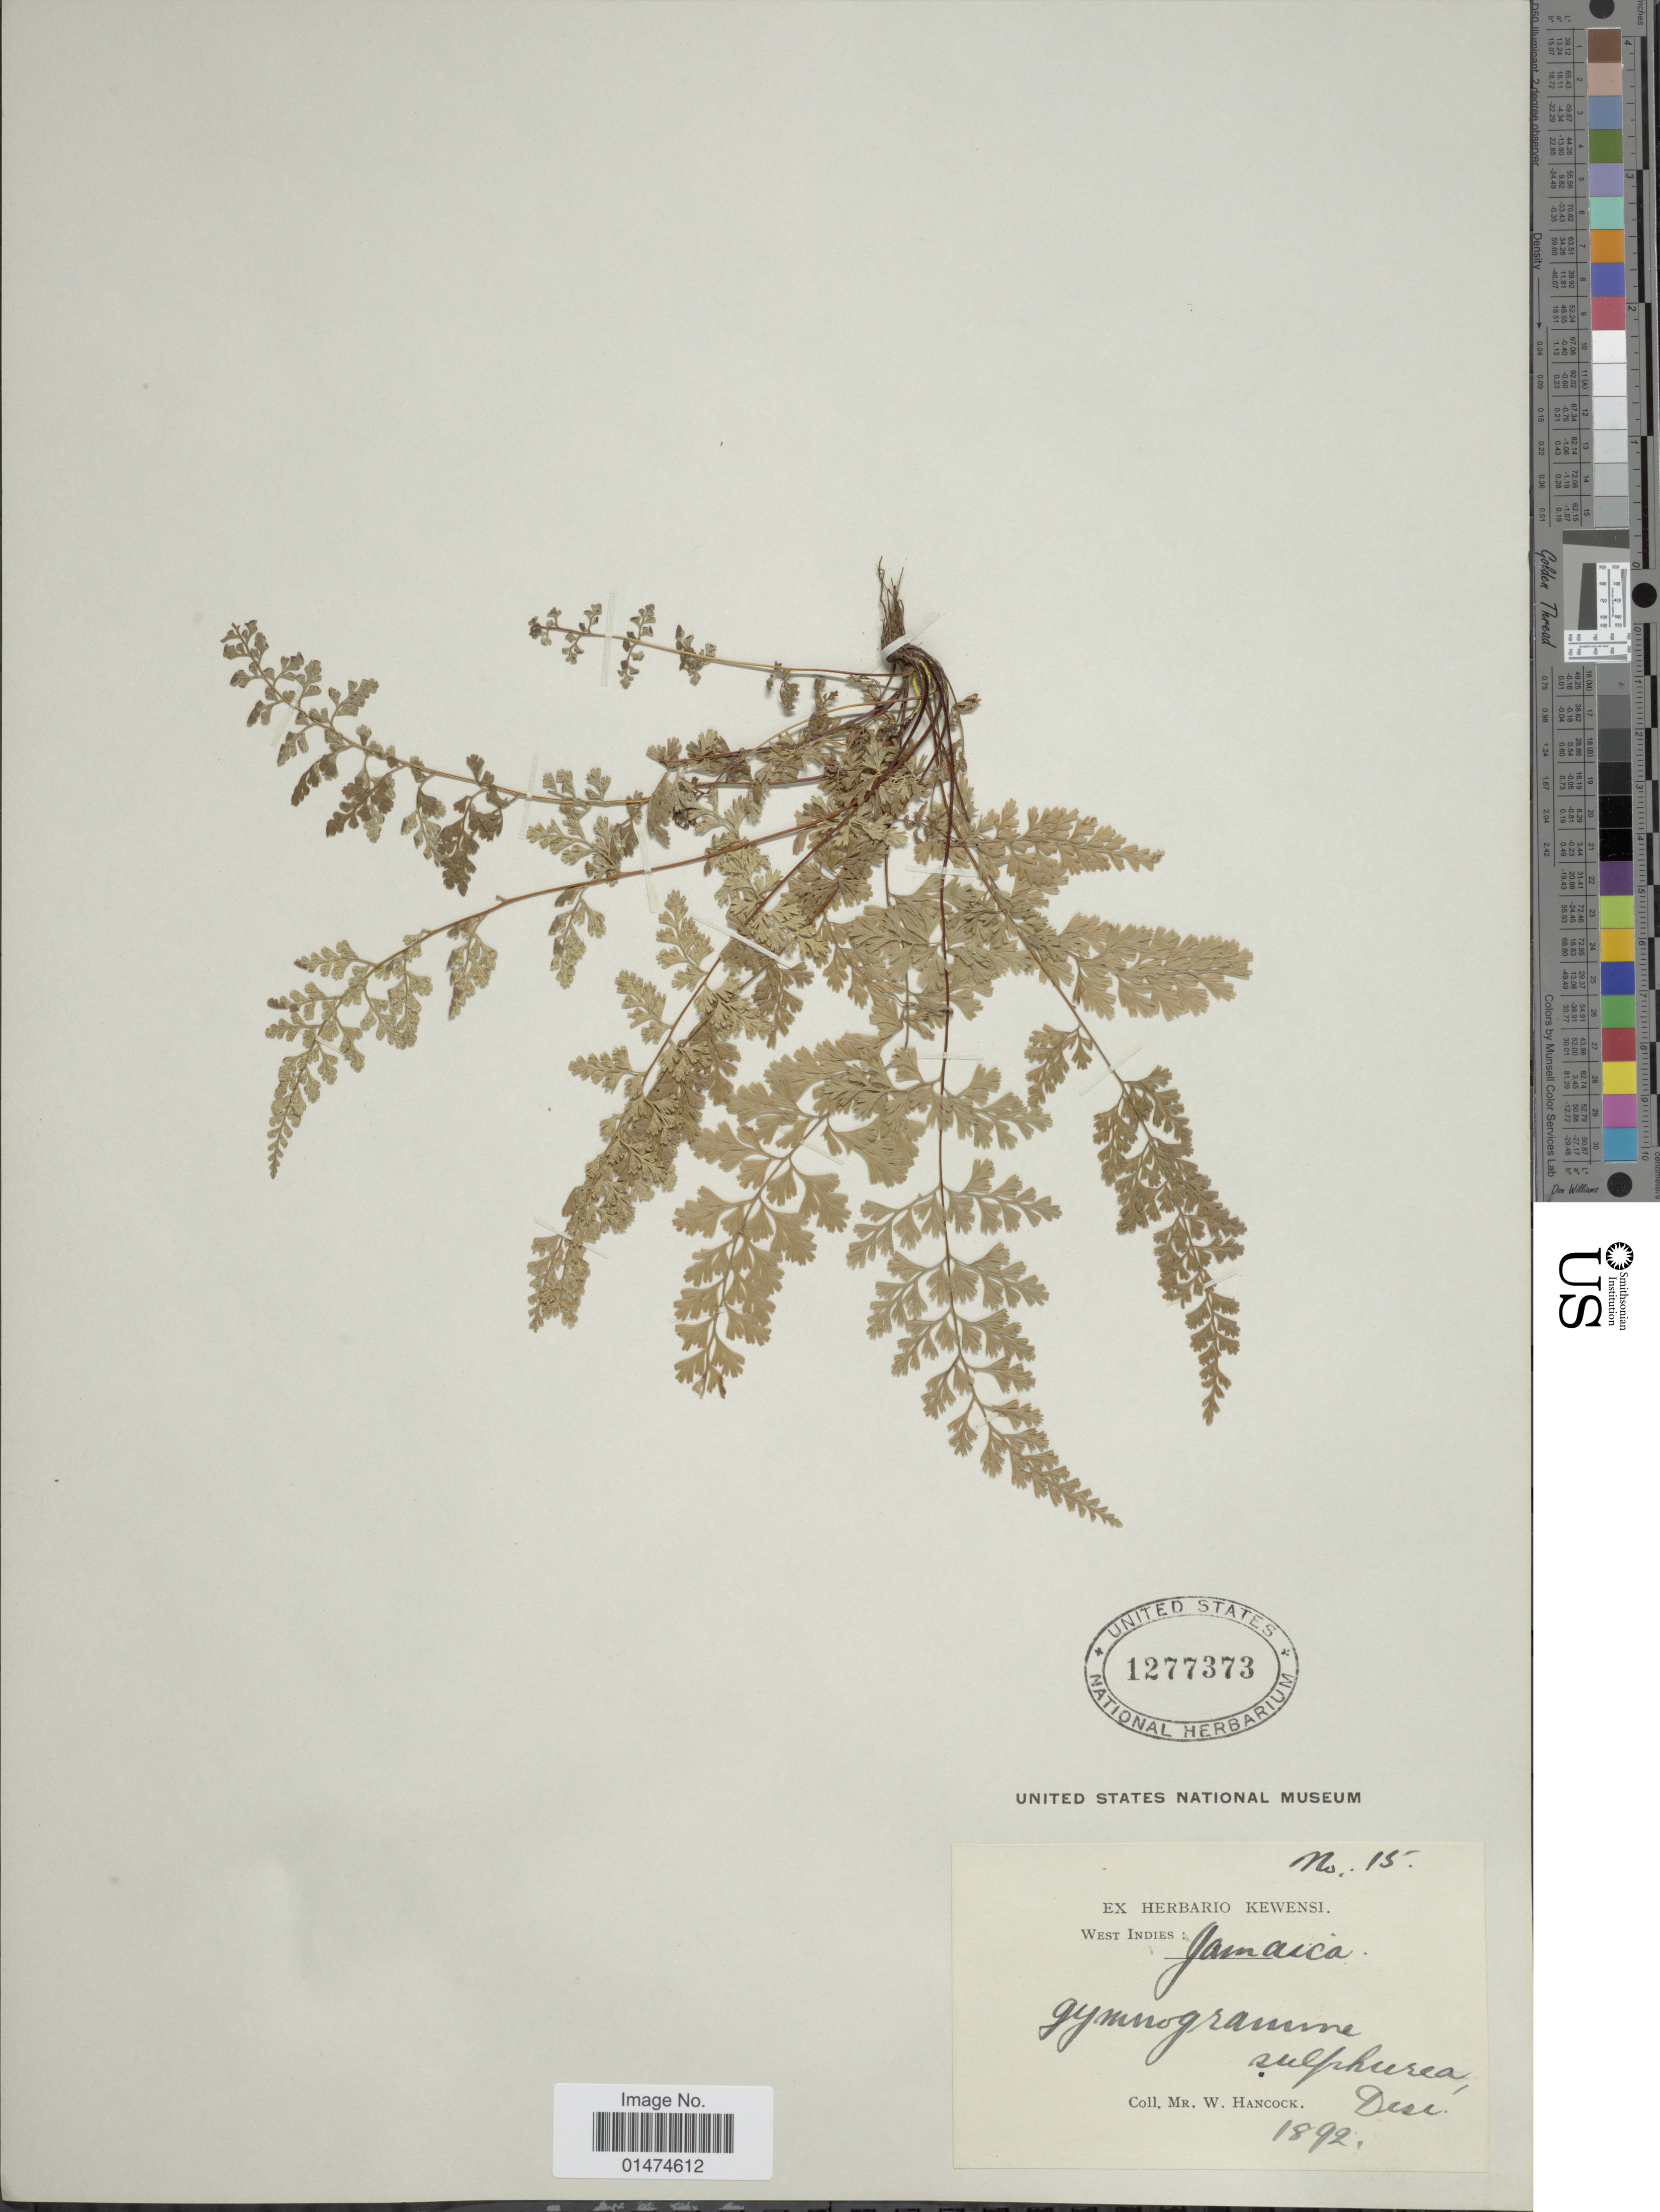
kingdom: Plantae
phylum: Tracheophyta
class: Polypodiopsida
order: Polypodiales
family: Pteridaceae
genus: Pityrogramma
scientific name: Pityrogramma sulphurea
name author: (Sw.) Maxon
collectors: W. Hancock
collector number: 15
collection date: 1892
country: Jamaica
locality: Jamaica, West Indies.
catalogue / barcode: US 1277373